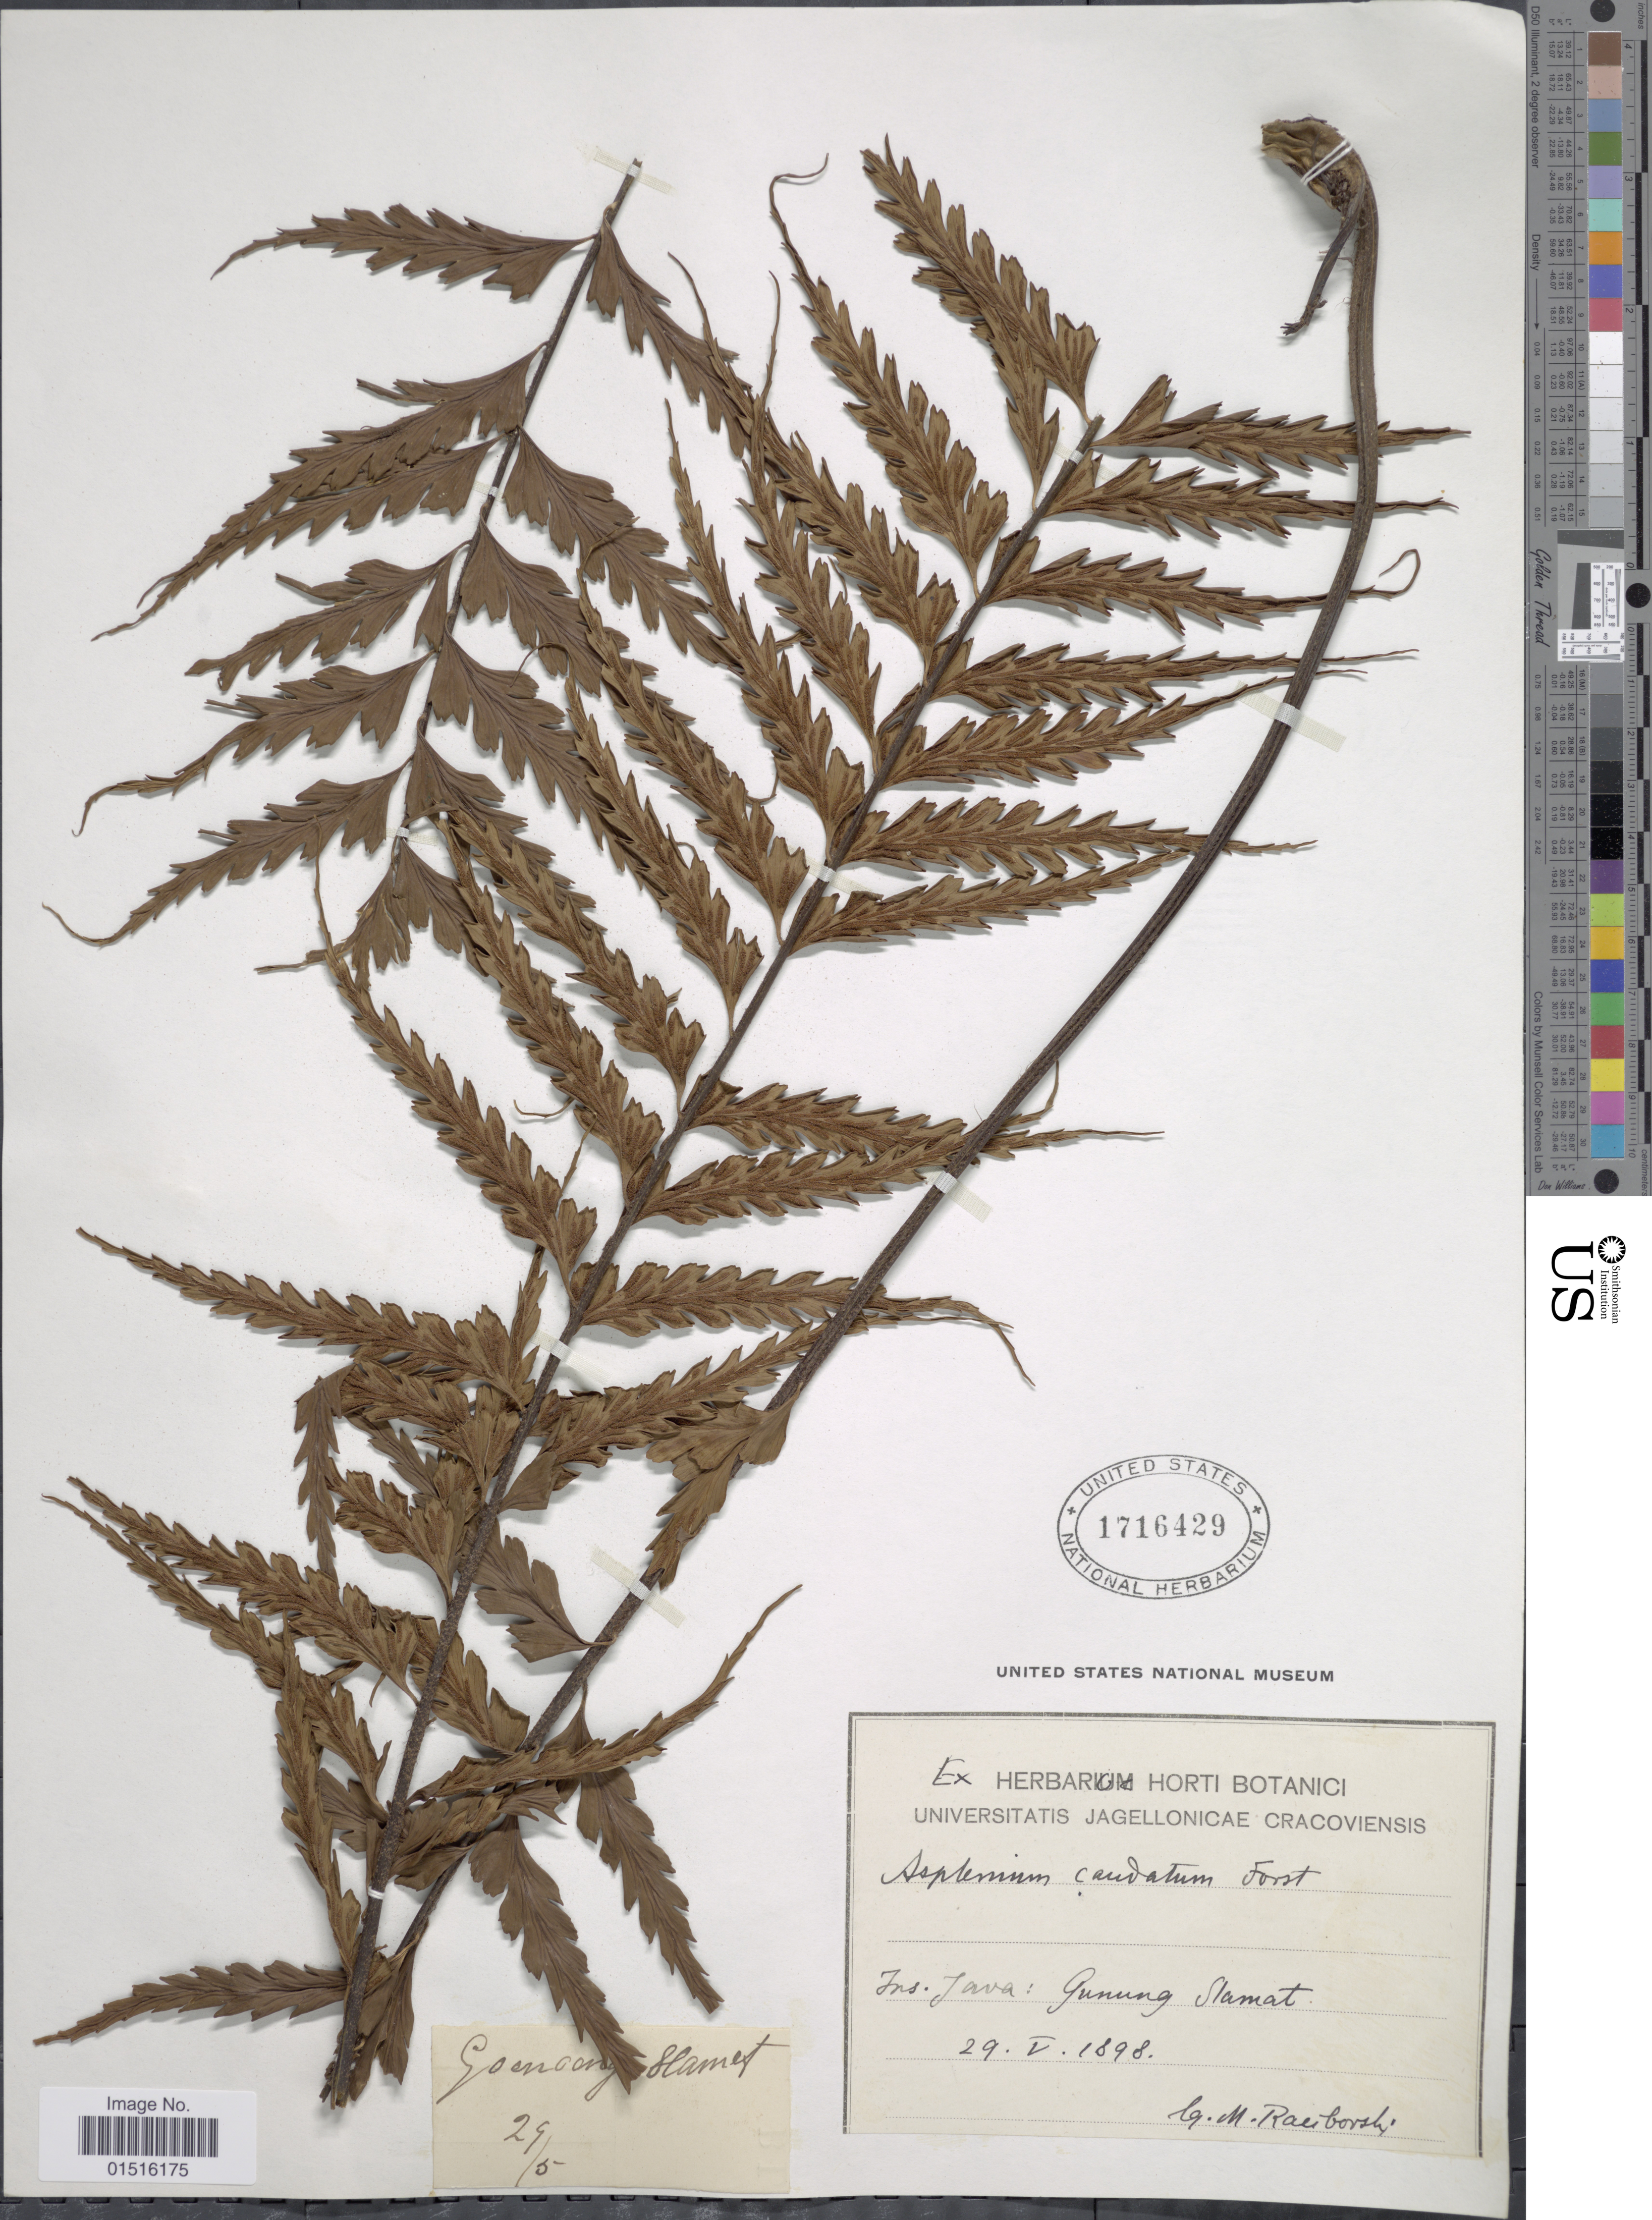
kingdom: Plantae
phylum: Tracheophyta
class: Polypodiopsida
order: Polypodiales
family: Aspleniaceae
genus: Asplenium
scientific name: Asplenium truncatum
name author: Blume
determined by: Salgado, A. E.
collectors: M. Raciborski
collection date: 1898-05-29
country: Indonesia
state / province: Java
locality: Gunung Slamat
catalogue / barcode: US 1716429